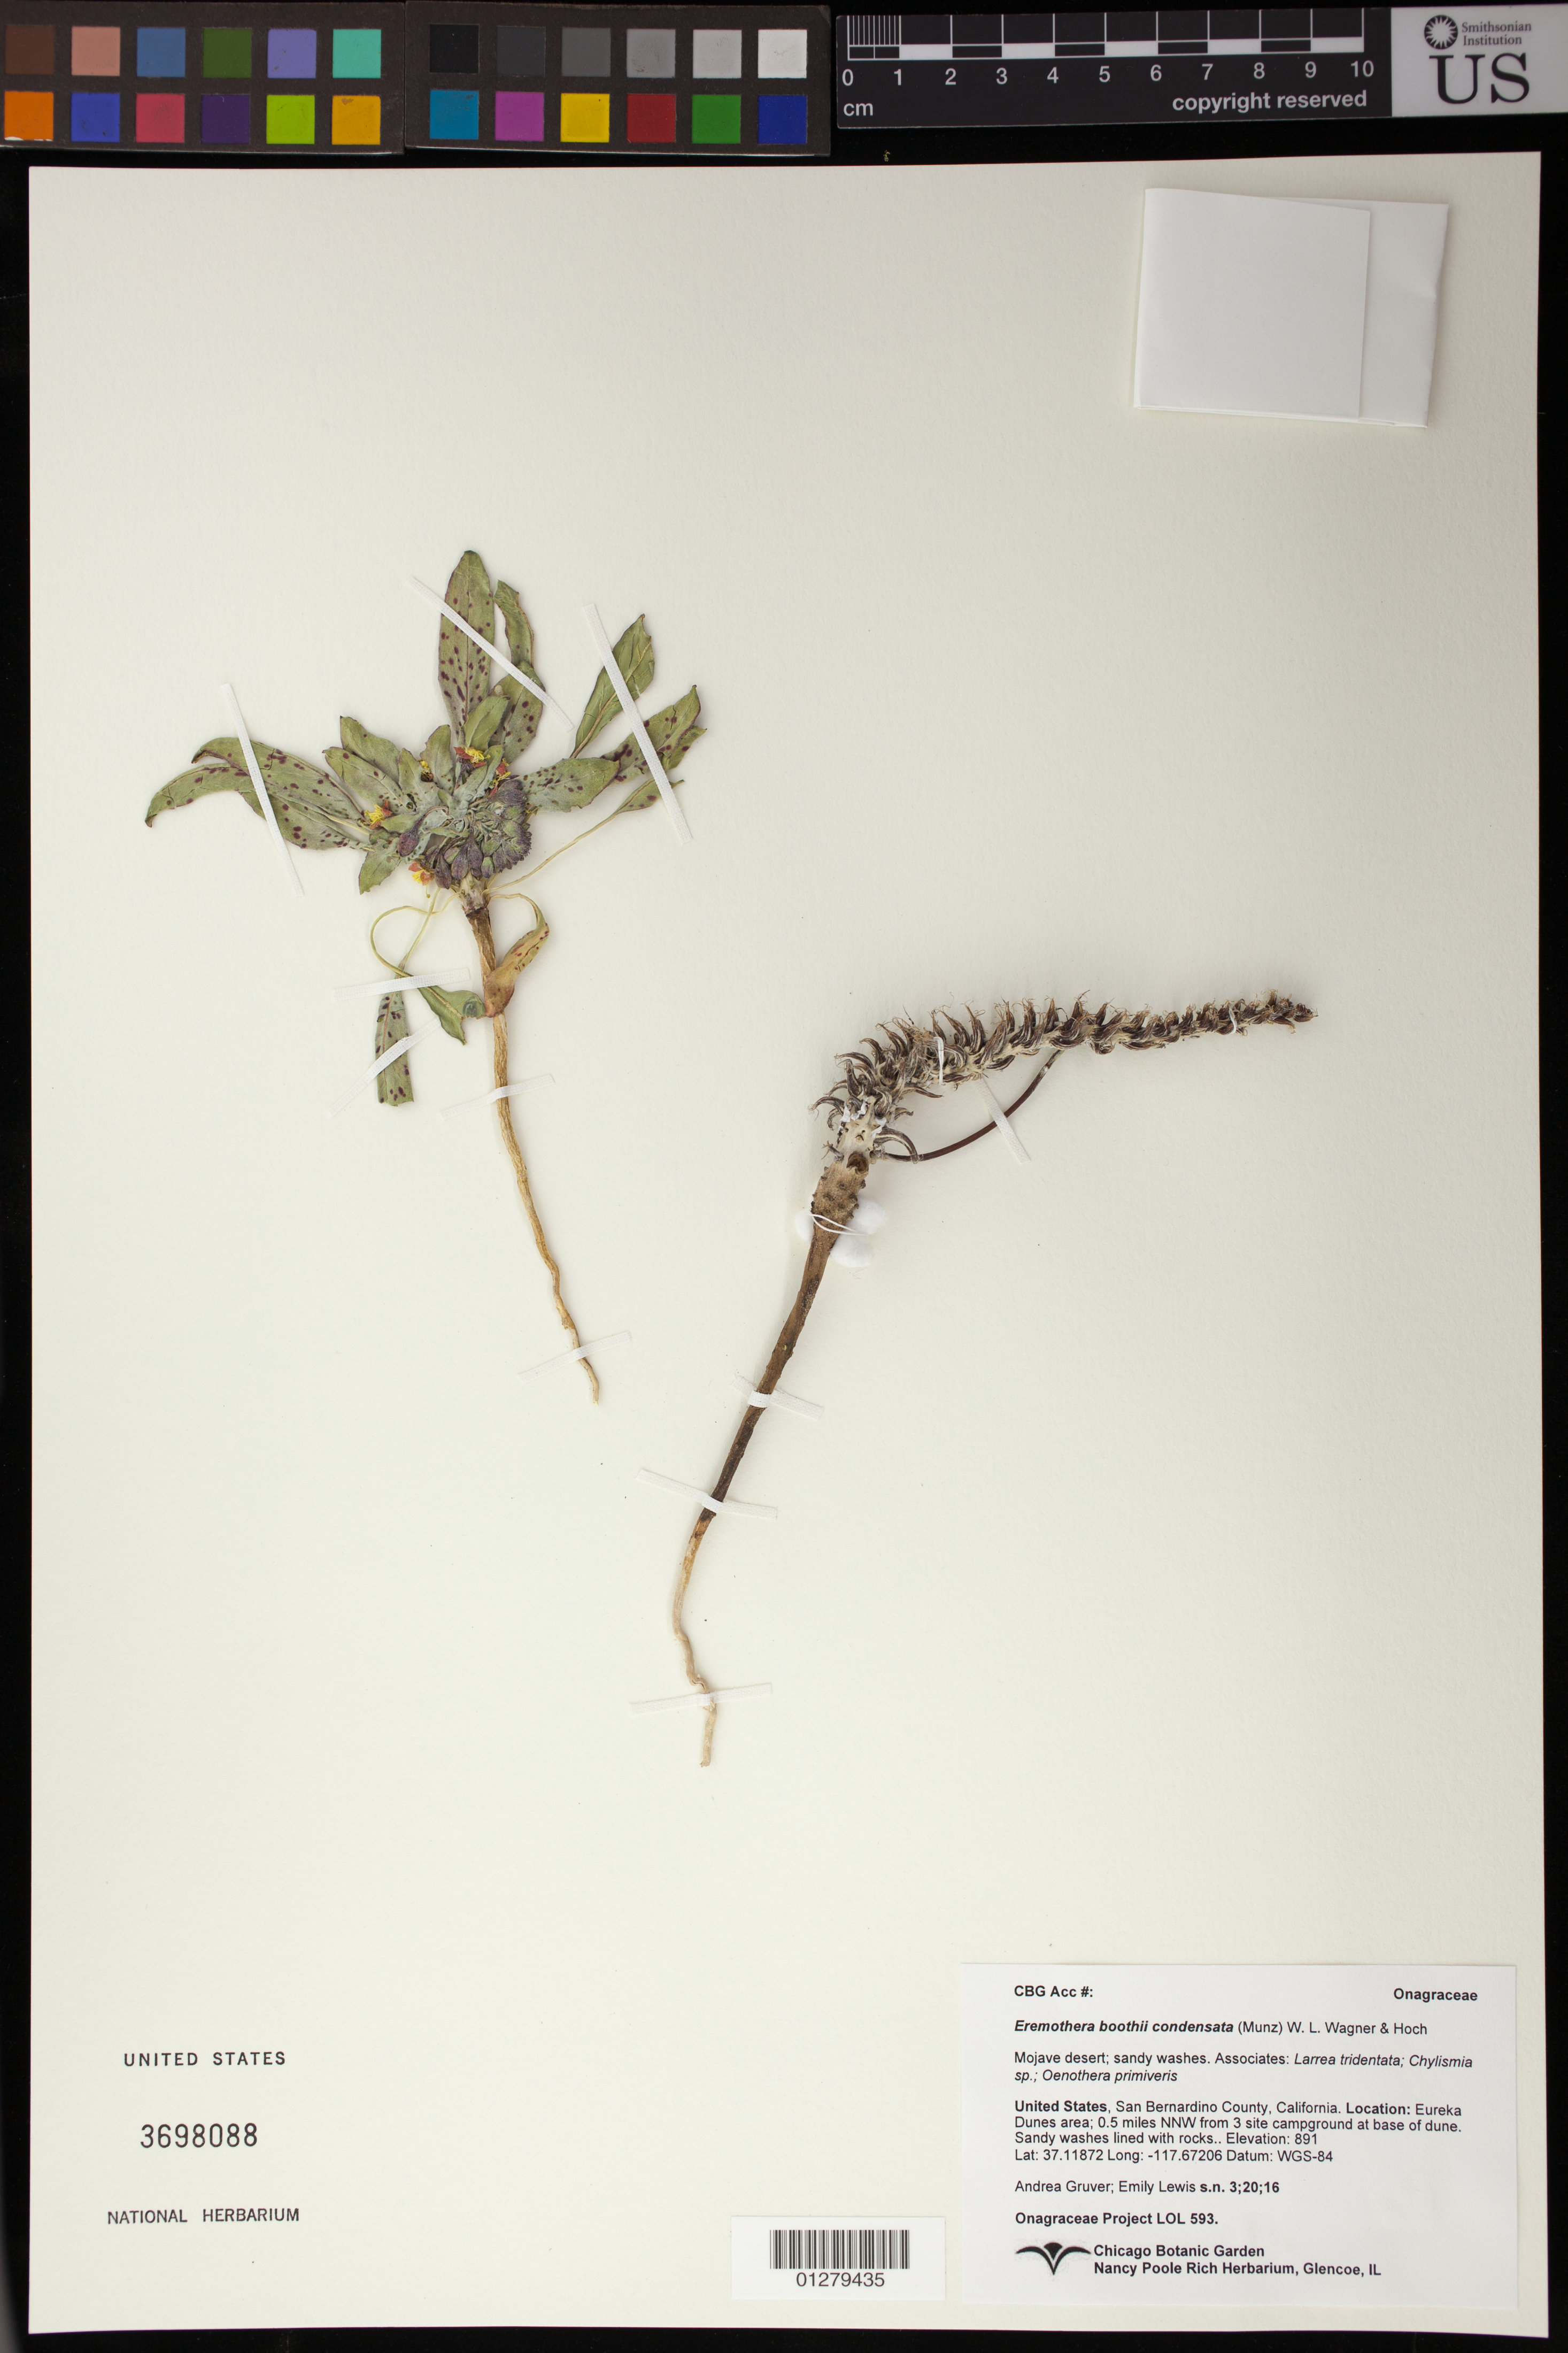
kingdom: Plantae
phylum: Tracheophyta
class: Magnoliopsida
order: Myrtales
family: Onagraceae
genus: Eremothera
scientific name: Eremothera boothii subsp. condensata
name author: (Munz) W.L. Wagner & Hoch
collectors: A. Gruver & E. Lewis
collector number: LOL 593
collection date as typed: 3/20/16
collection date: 2016-03-20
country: United States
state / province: California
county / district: San Bernardino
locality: Death Valley National Park, Eureka Dunes area, 0.5 miles NNW from 3 site campground at base of dune.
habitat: Sandy washes lined with rocks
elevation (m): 891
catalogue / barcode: US 3698088